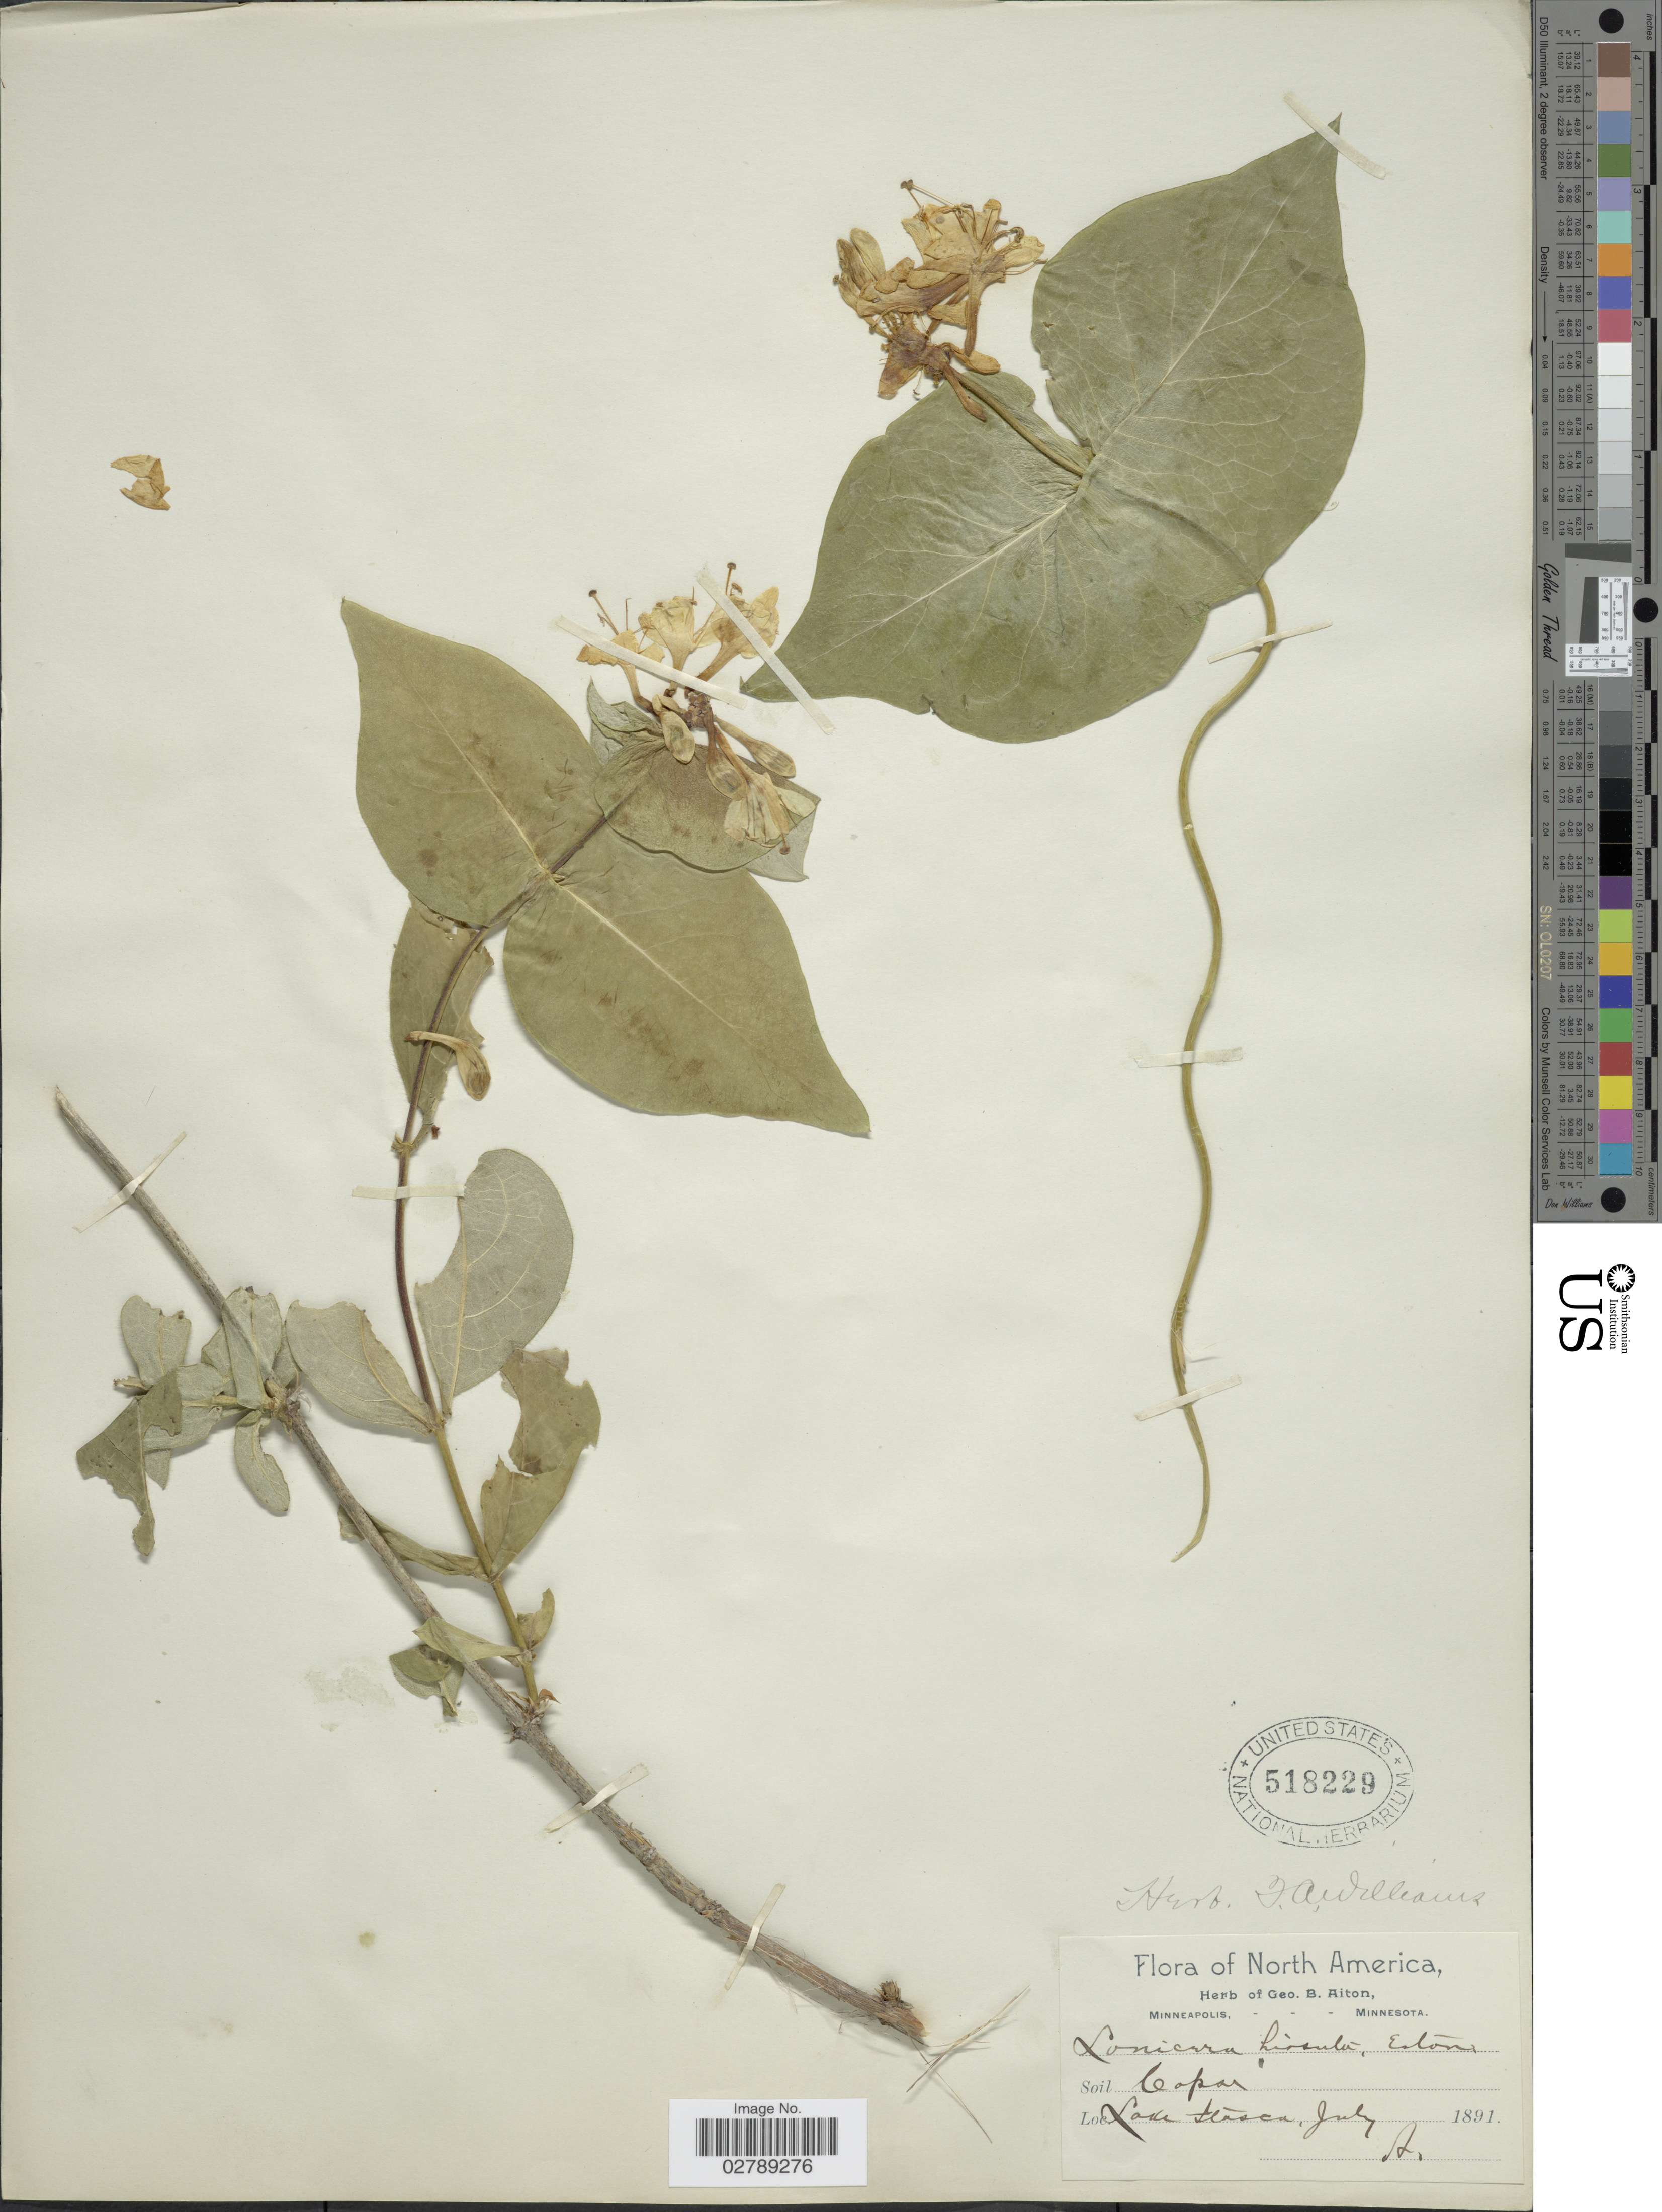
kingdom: Plantae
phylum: Tracheophyta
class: Magnoliopsida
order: Dipsacales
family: Caprifoliaceae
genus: Lonicera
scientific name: Lonicera hirsuta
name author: Eaton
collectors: G. B. Aiton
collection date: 1891-07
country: United States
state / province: Minnesota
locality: Minneapolis. Lake Itasca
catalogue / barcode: US 518229